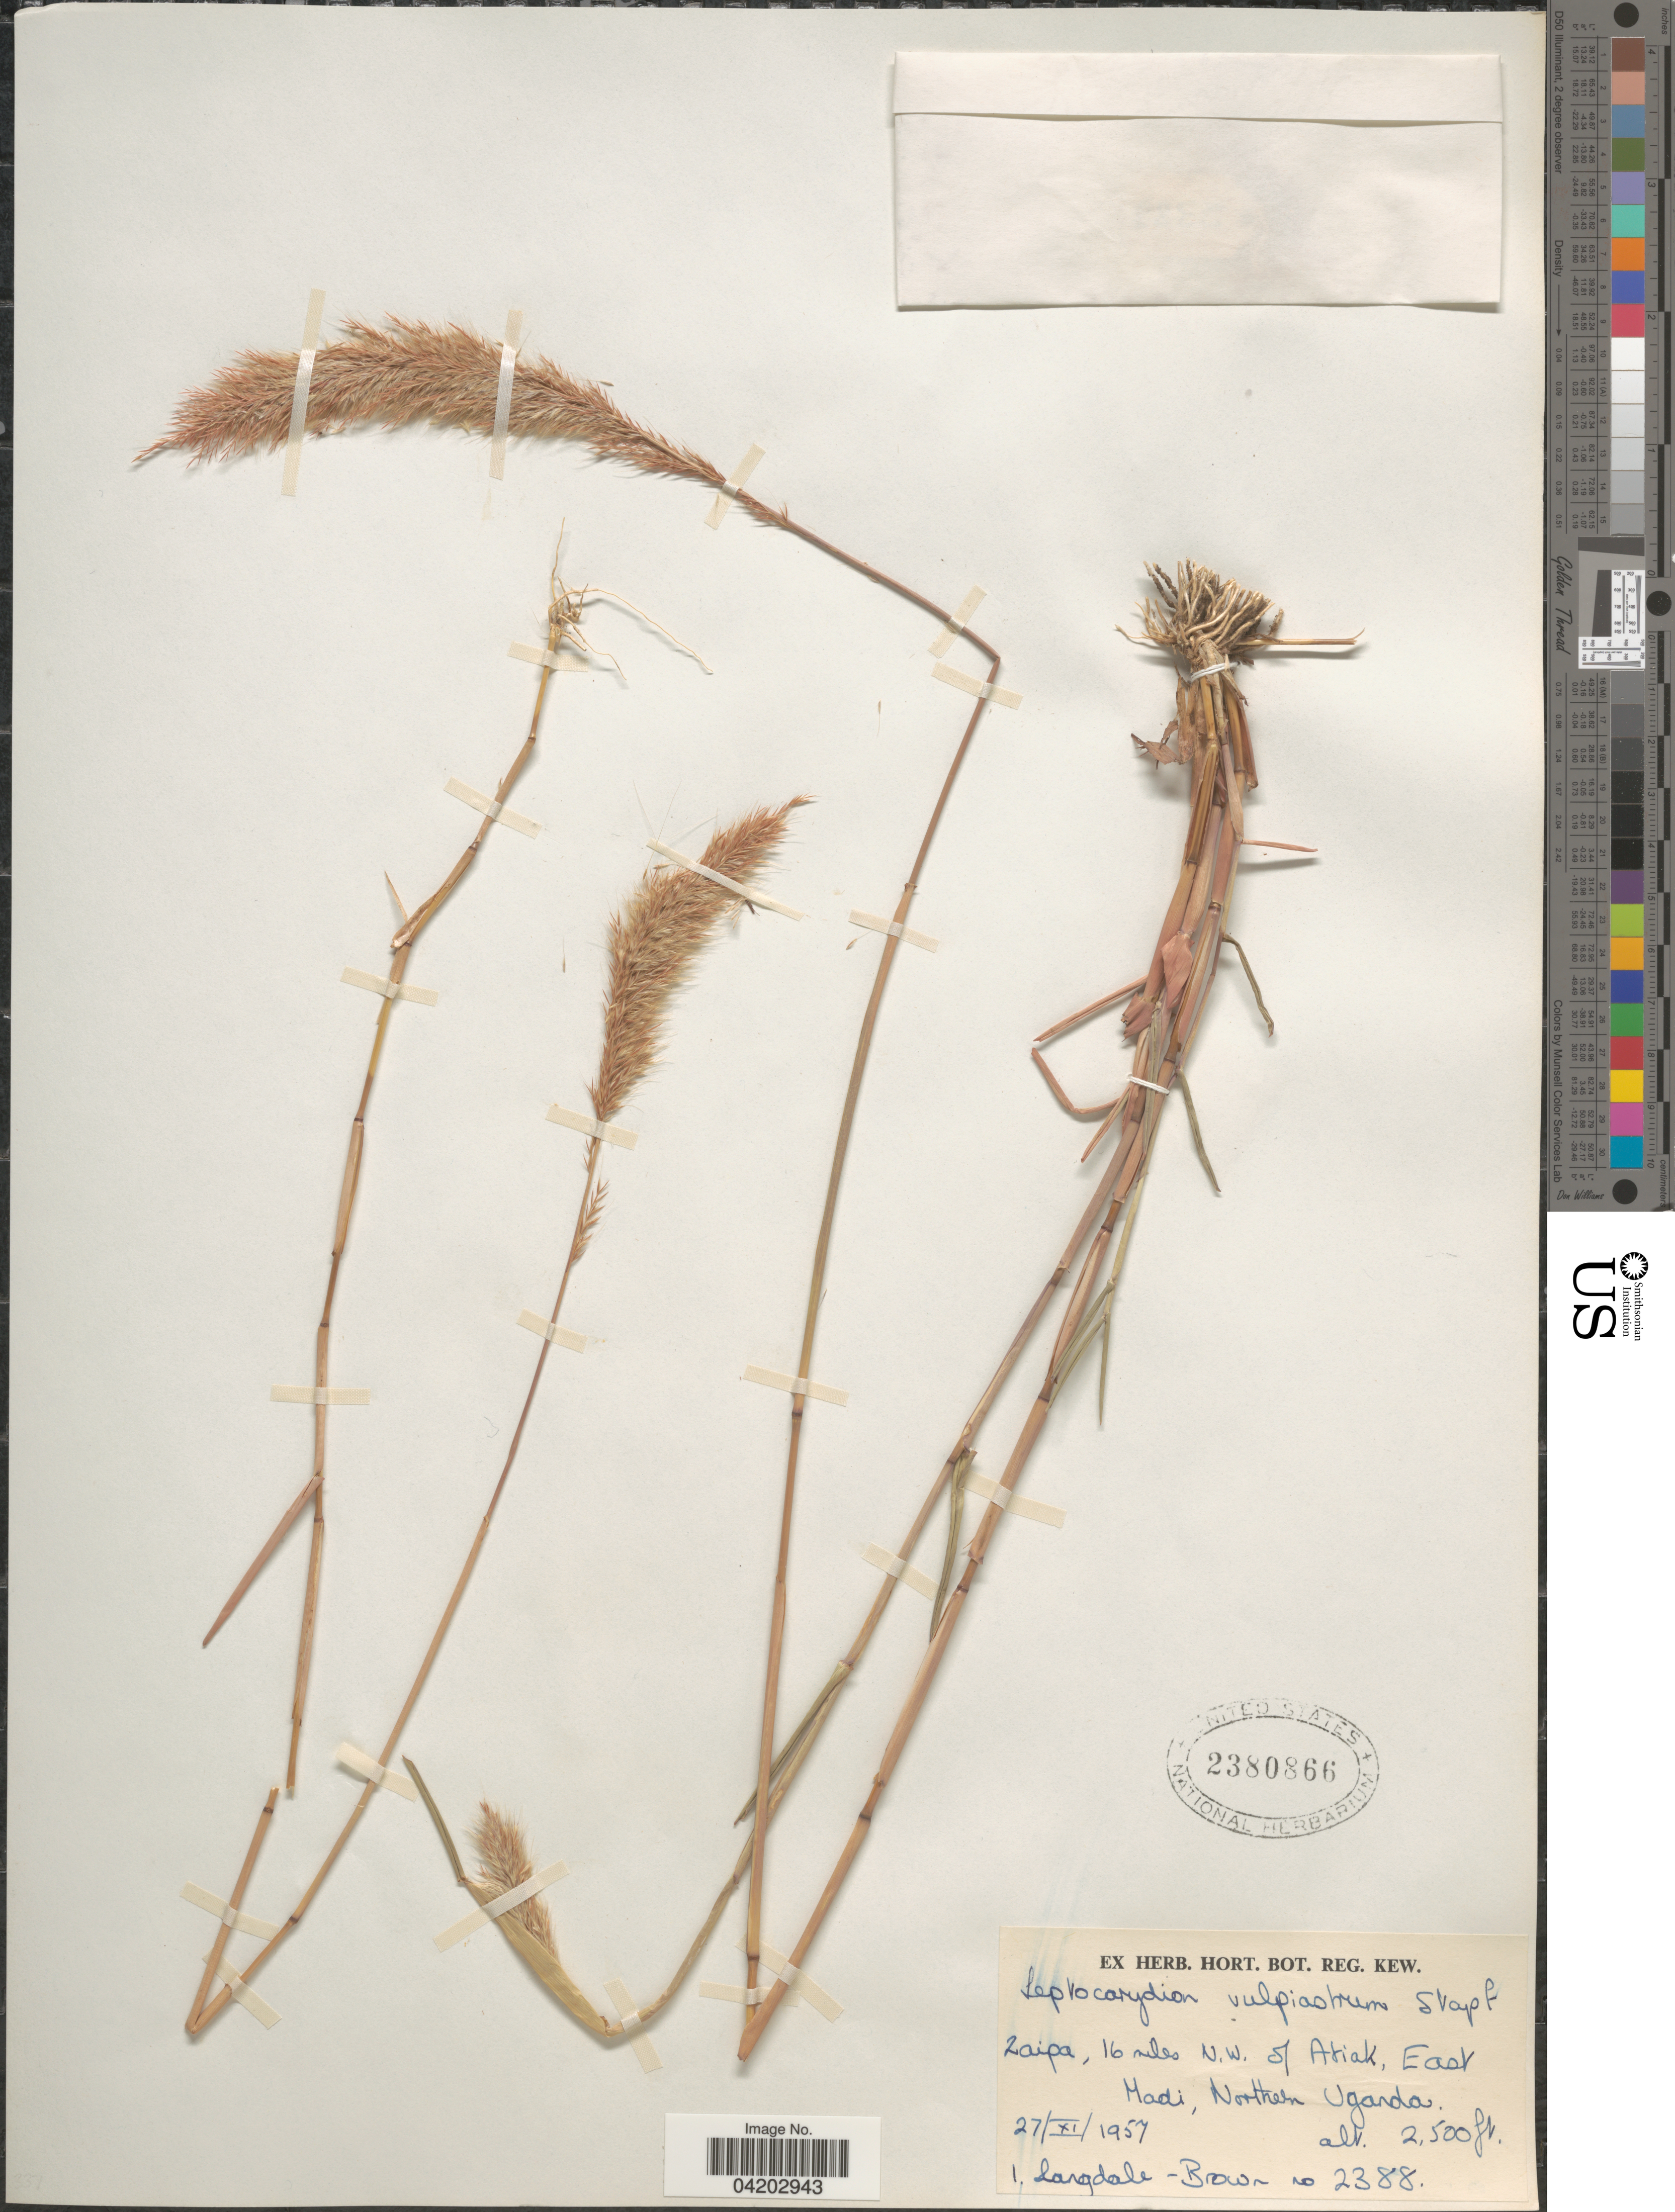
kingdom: Plantae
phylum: Tracheophyta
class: Liliopsida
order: Poales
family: Poaceae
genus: Leptocarydion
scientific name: Leptocarydion vulpiastrum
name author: (De Not.) Stapf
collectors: I. Langdale-Brown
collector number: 2388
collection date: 1957-11-27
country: Uganda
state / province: Northern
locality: Zaipa, 16 miles N.W. of Atiak, East Madi, Northern Uganda.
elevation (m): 762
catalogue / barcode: US 2380866